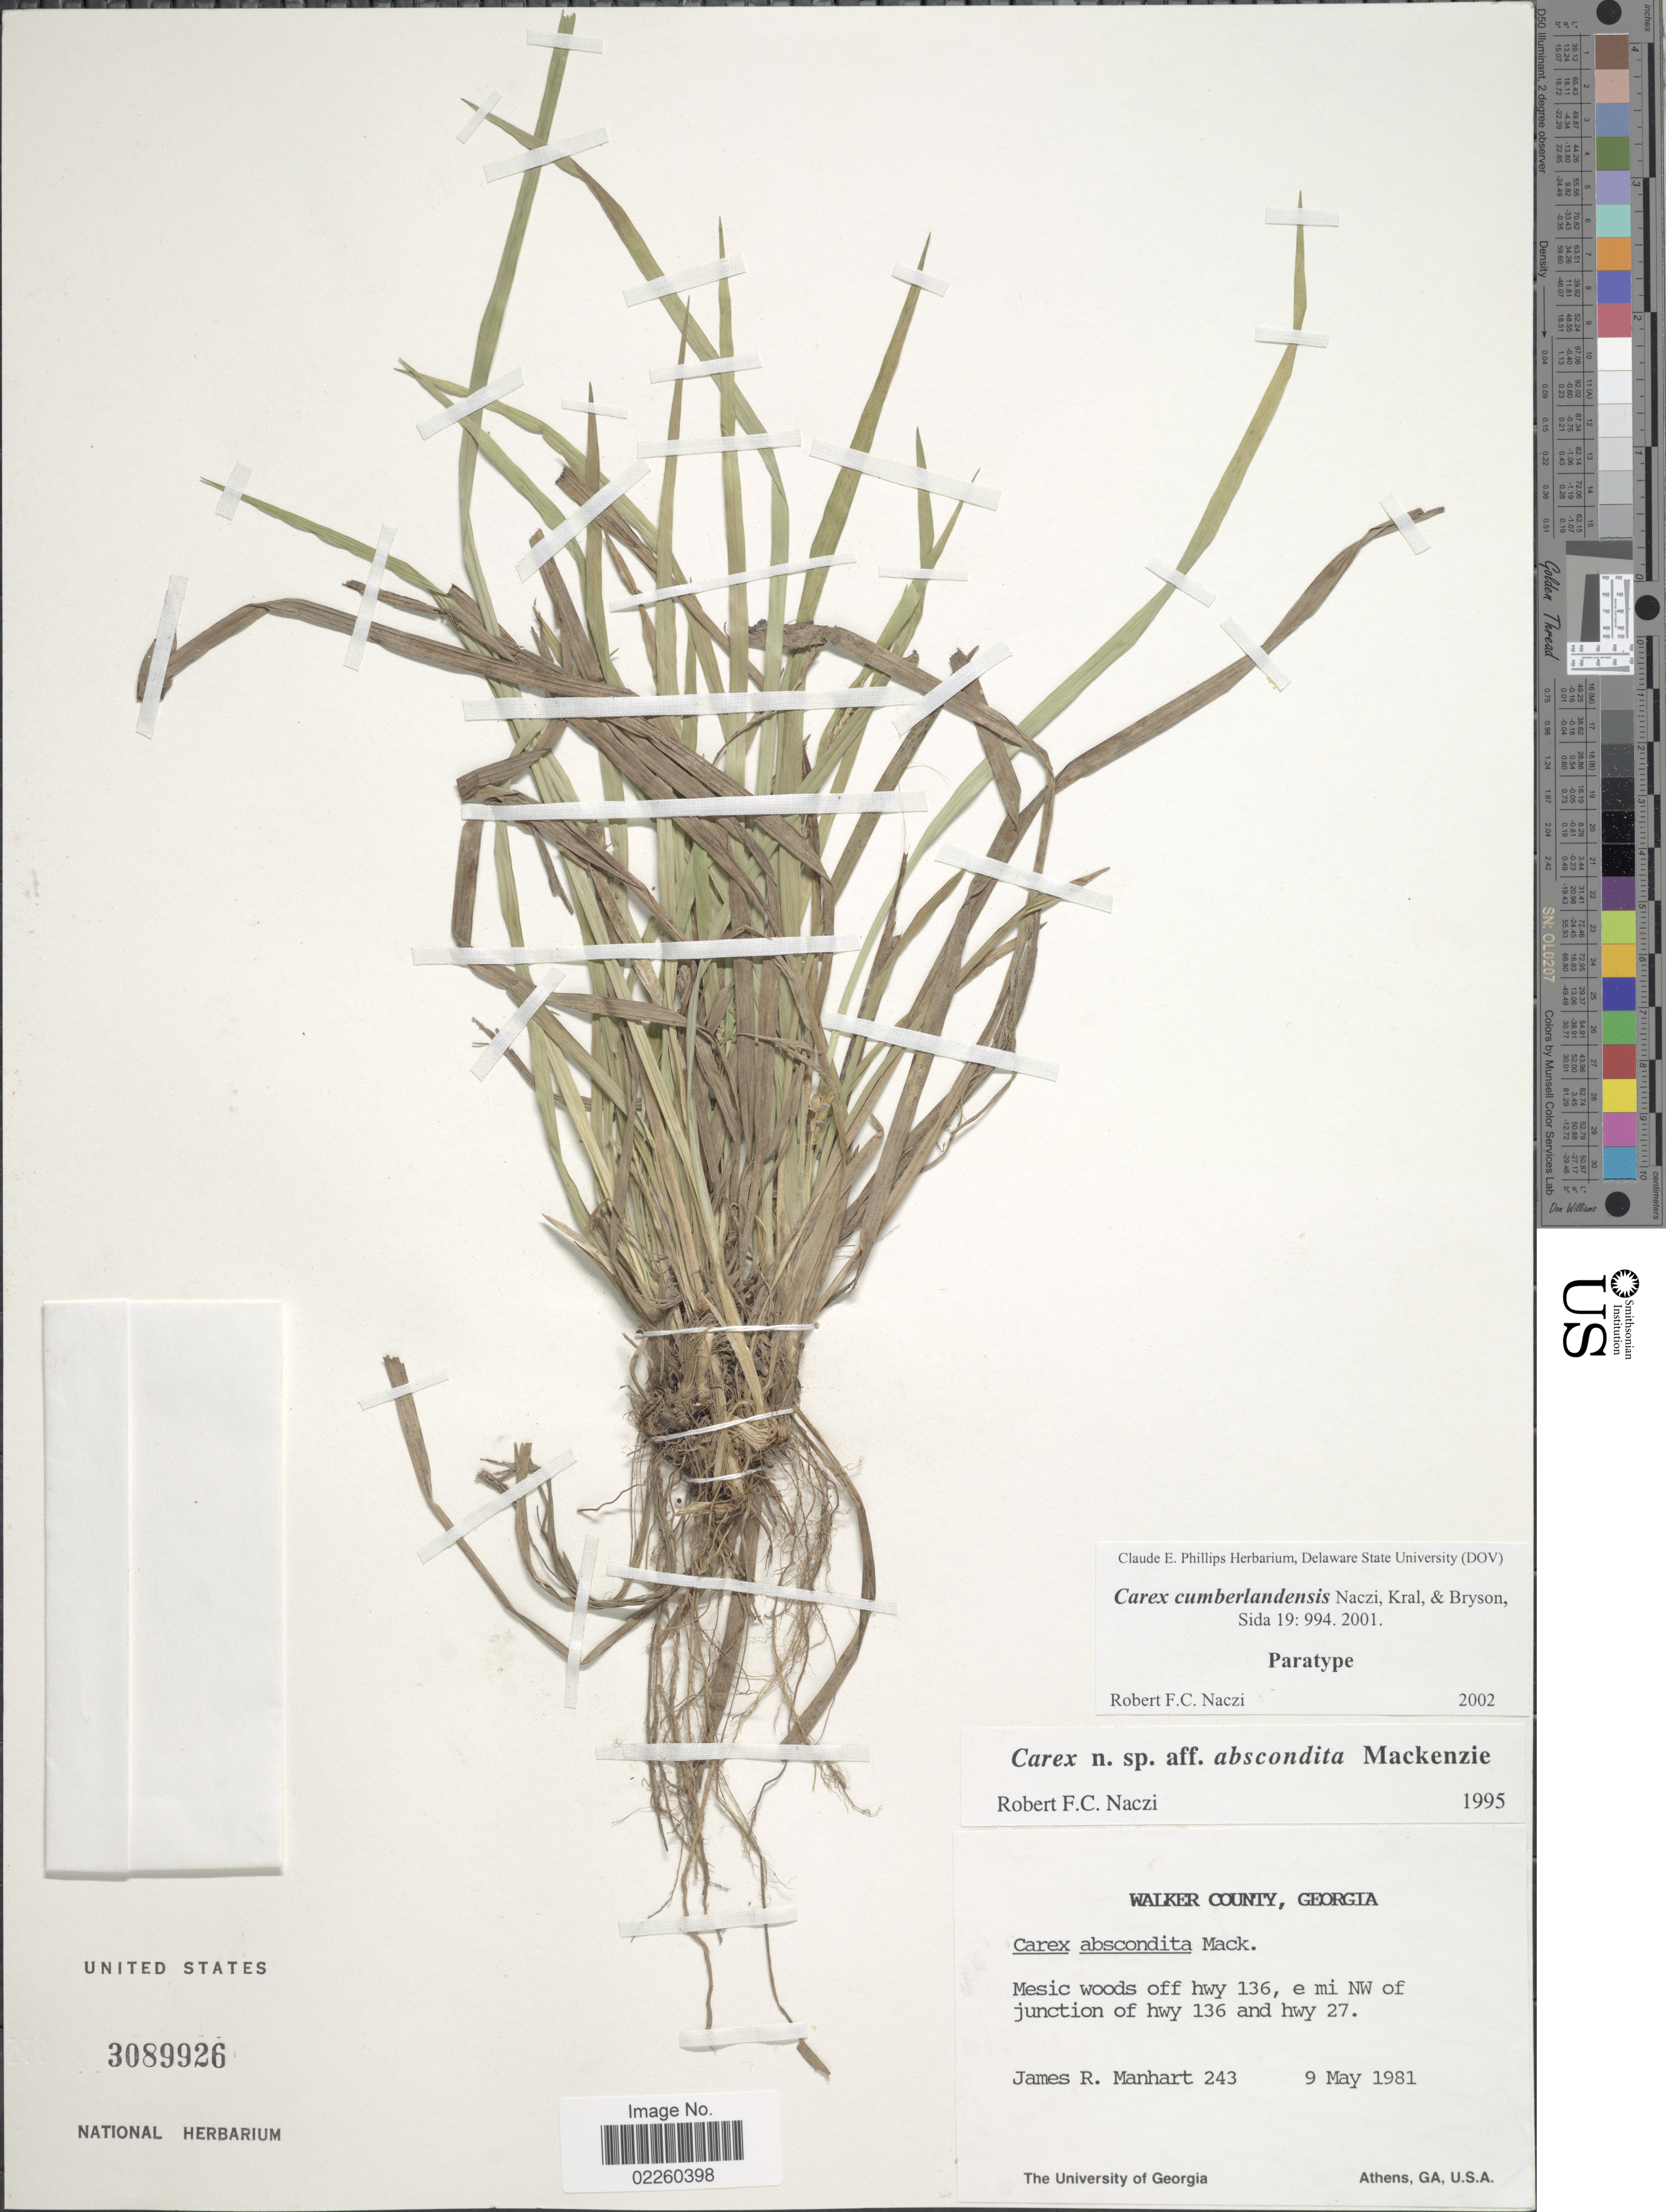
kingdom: Plantae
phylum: Tracheophyta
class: Liliopsida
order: Poales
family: Cyperaceae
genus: Carex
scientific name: Carex cumberlandensis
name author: Naczi & et al.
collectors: J. Manhart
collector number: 243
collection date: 1981-05-09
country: United States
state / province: Georgia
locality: Walker County, Mesic woods off hwy 136, e mi NW of junction of hwy 136 and hwy 27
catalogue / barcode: US 3089926